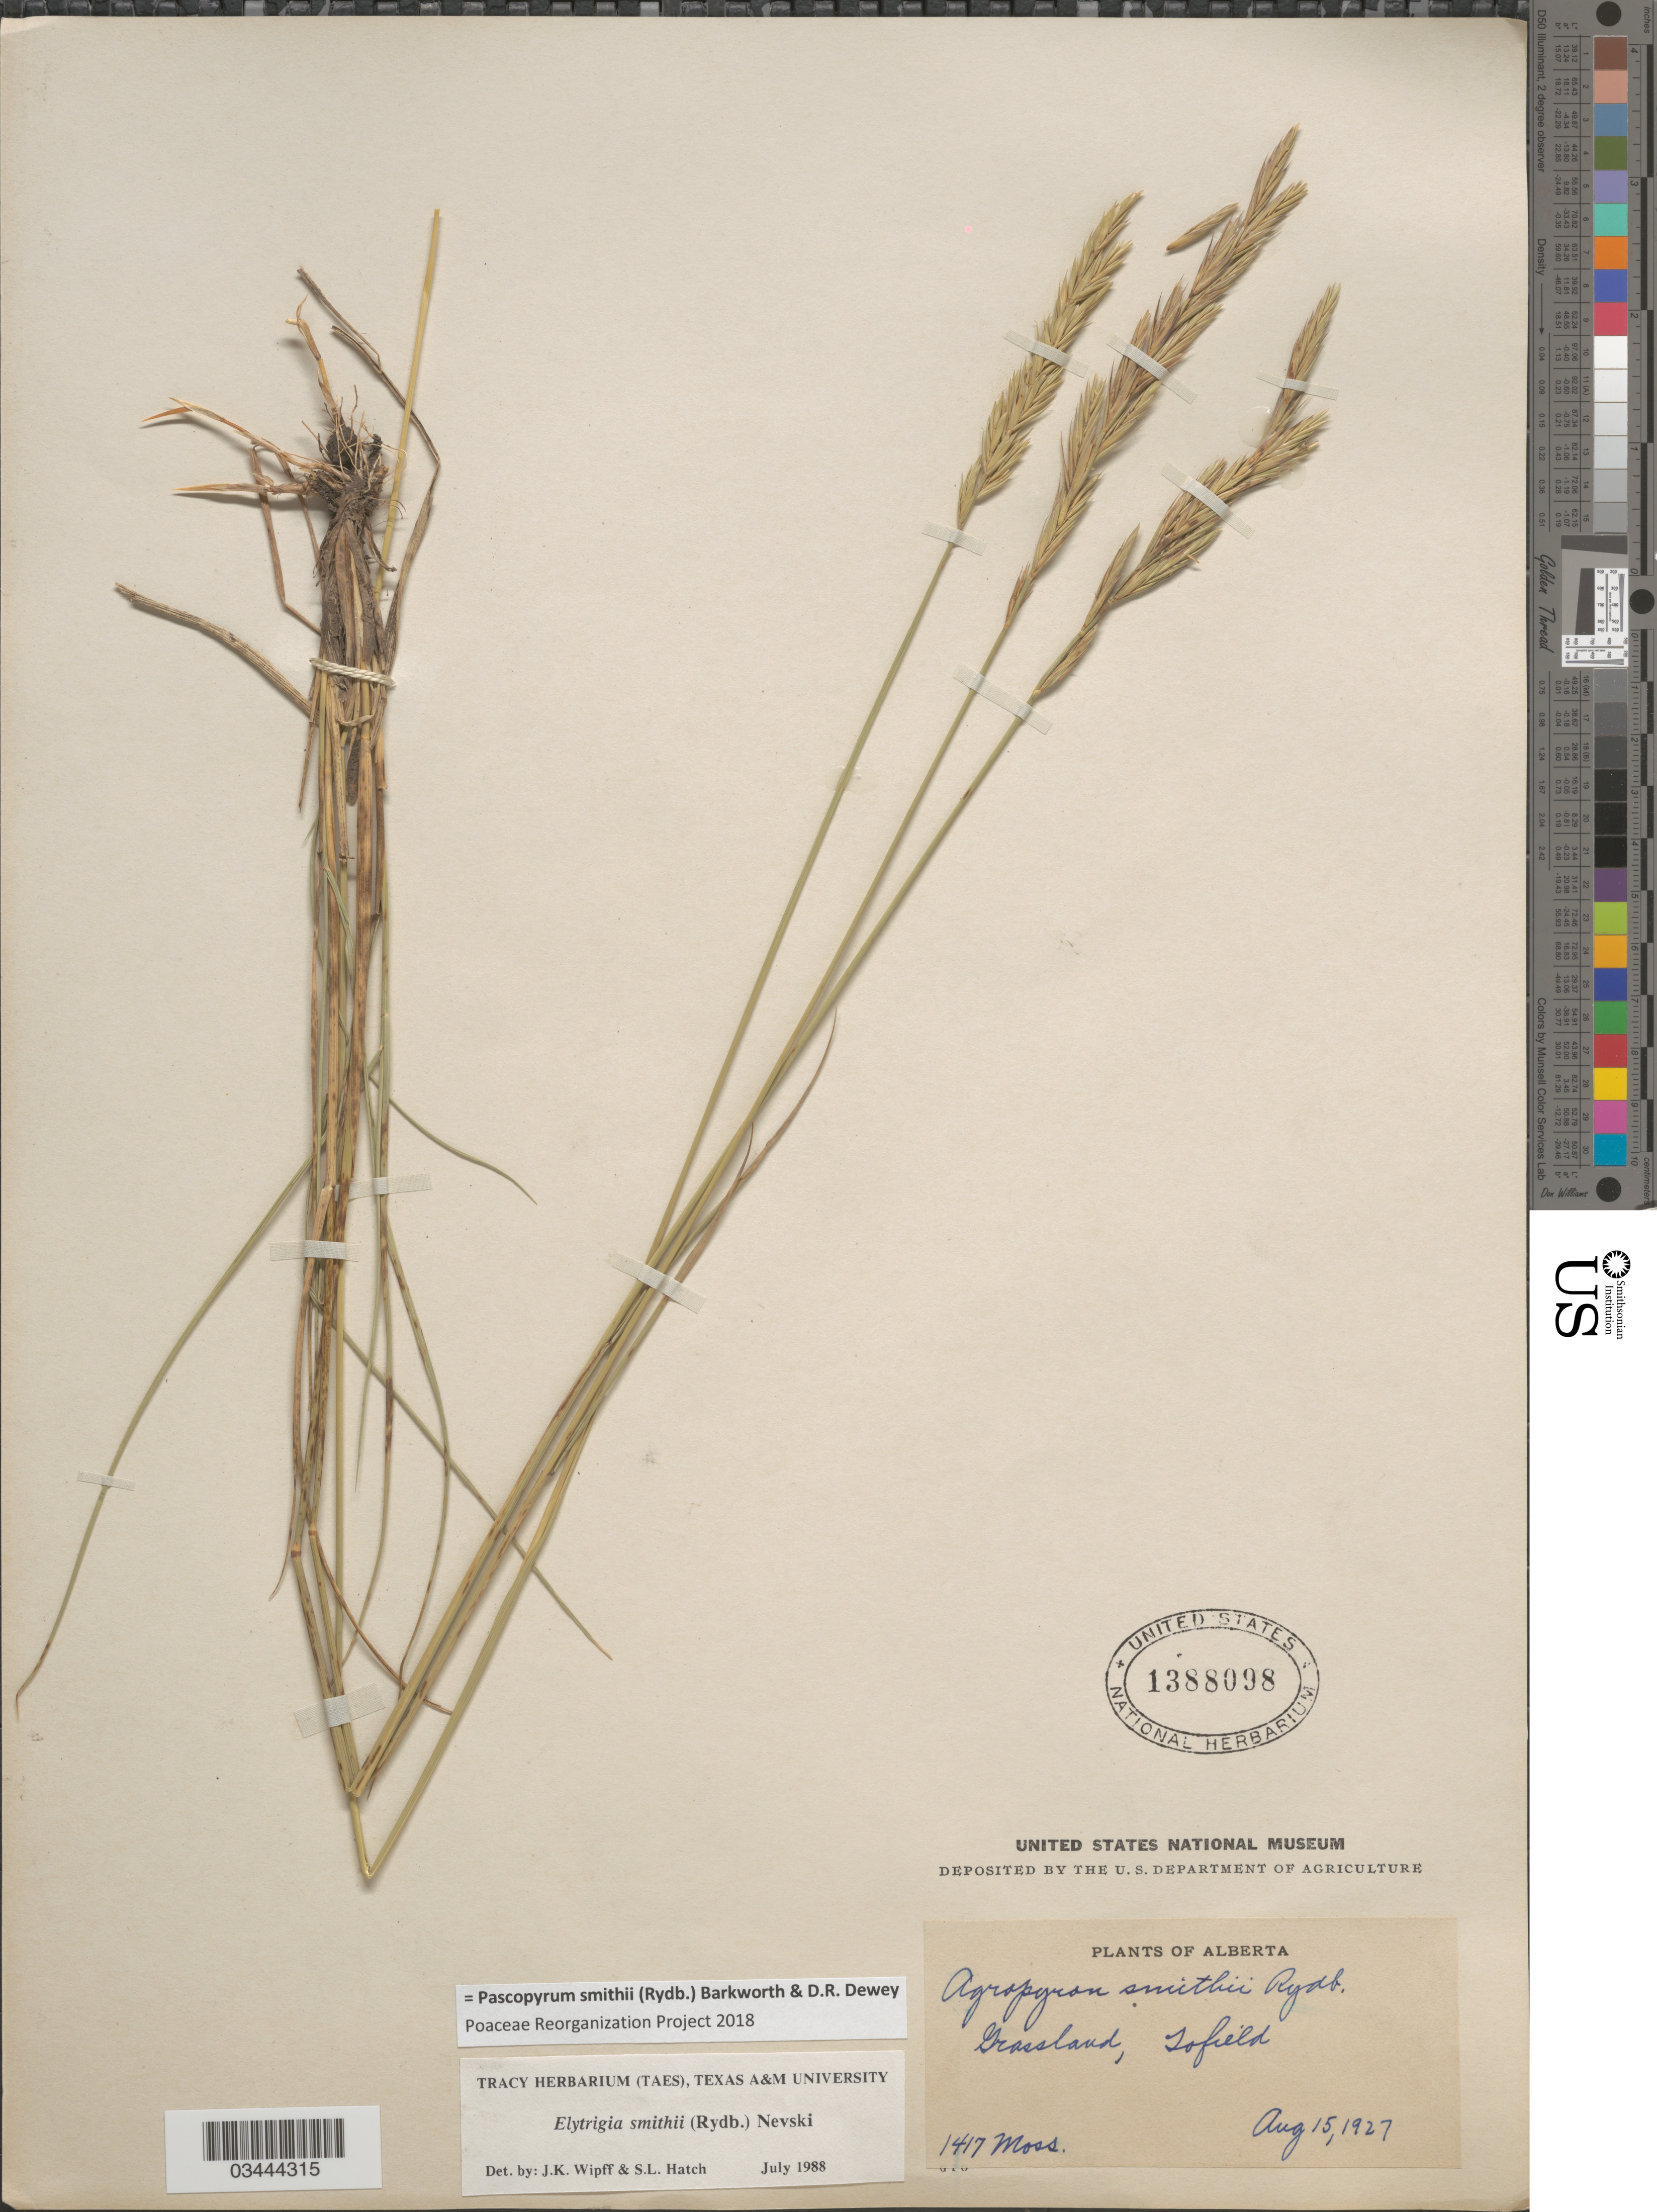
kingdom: Plantae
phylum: Tracheophyta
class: Liliopsida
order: Poales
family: Poaceae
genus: Pascopyrum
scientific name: Pascopyrum smithii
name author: (Rydb.) Barkworth & Dewey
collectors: M. B. Moss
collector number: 1417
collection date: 1927-08-15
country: Canada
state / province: Alberta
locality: Grassland, Tofield.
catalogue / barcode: US 1388098